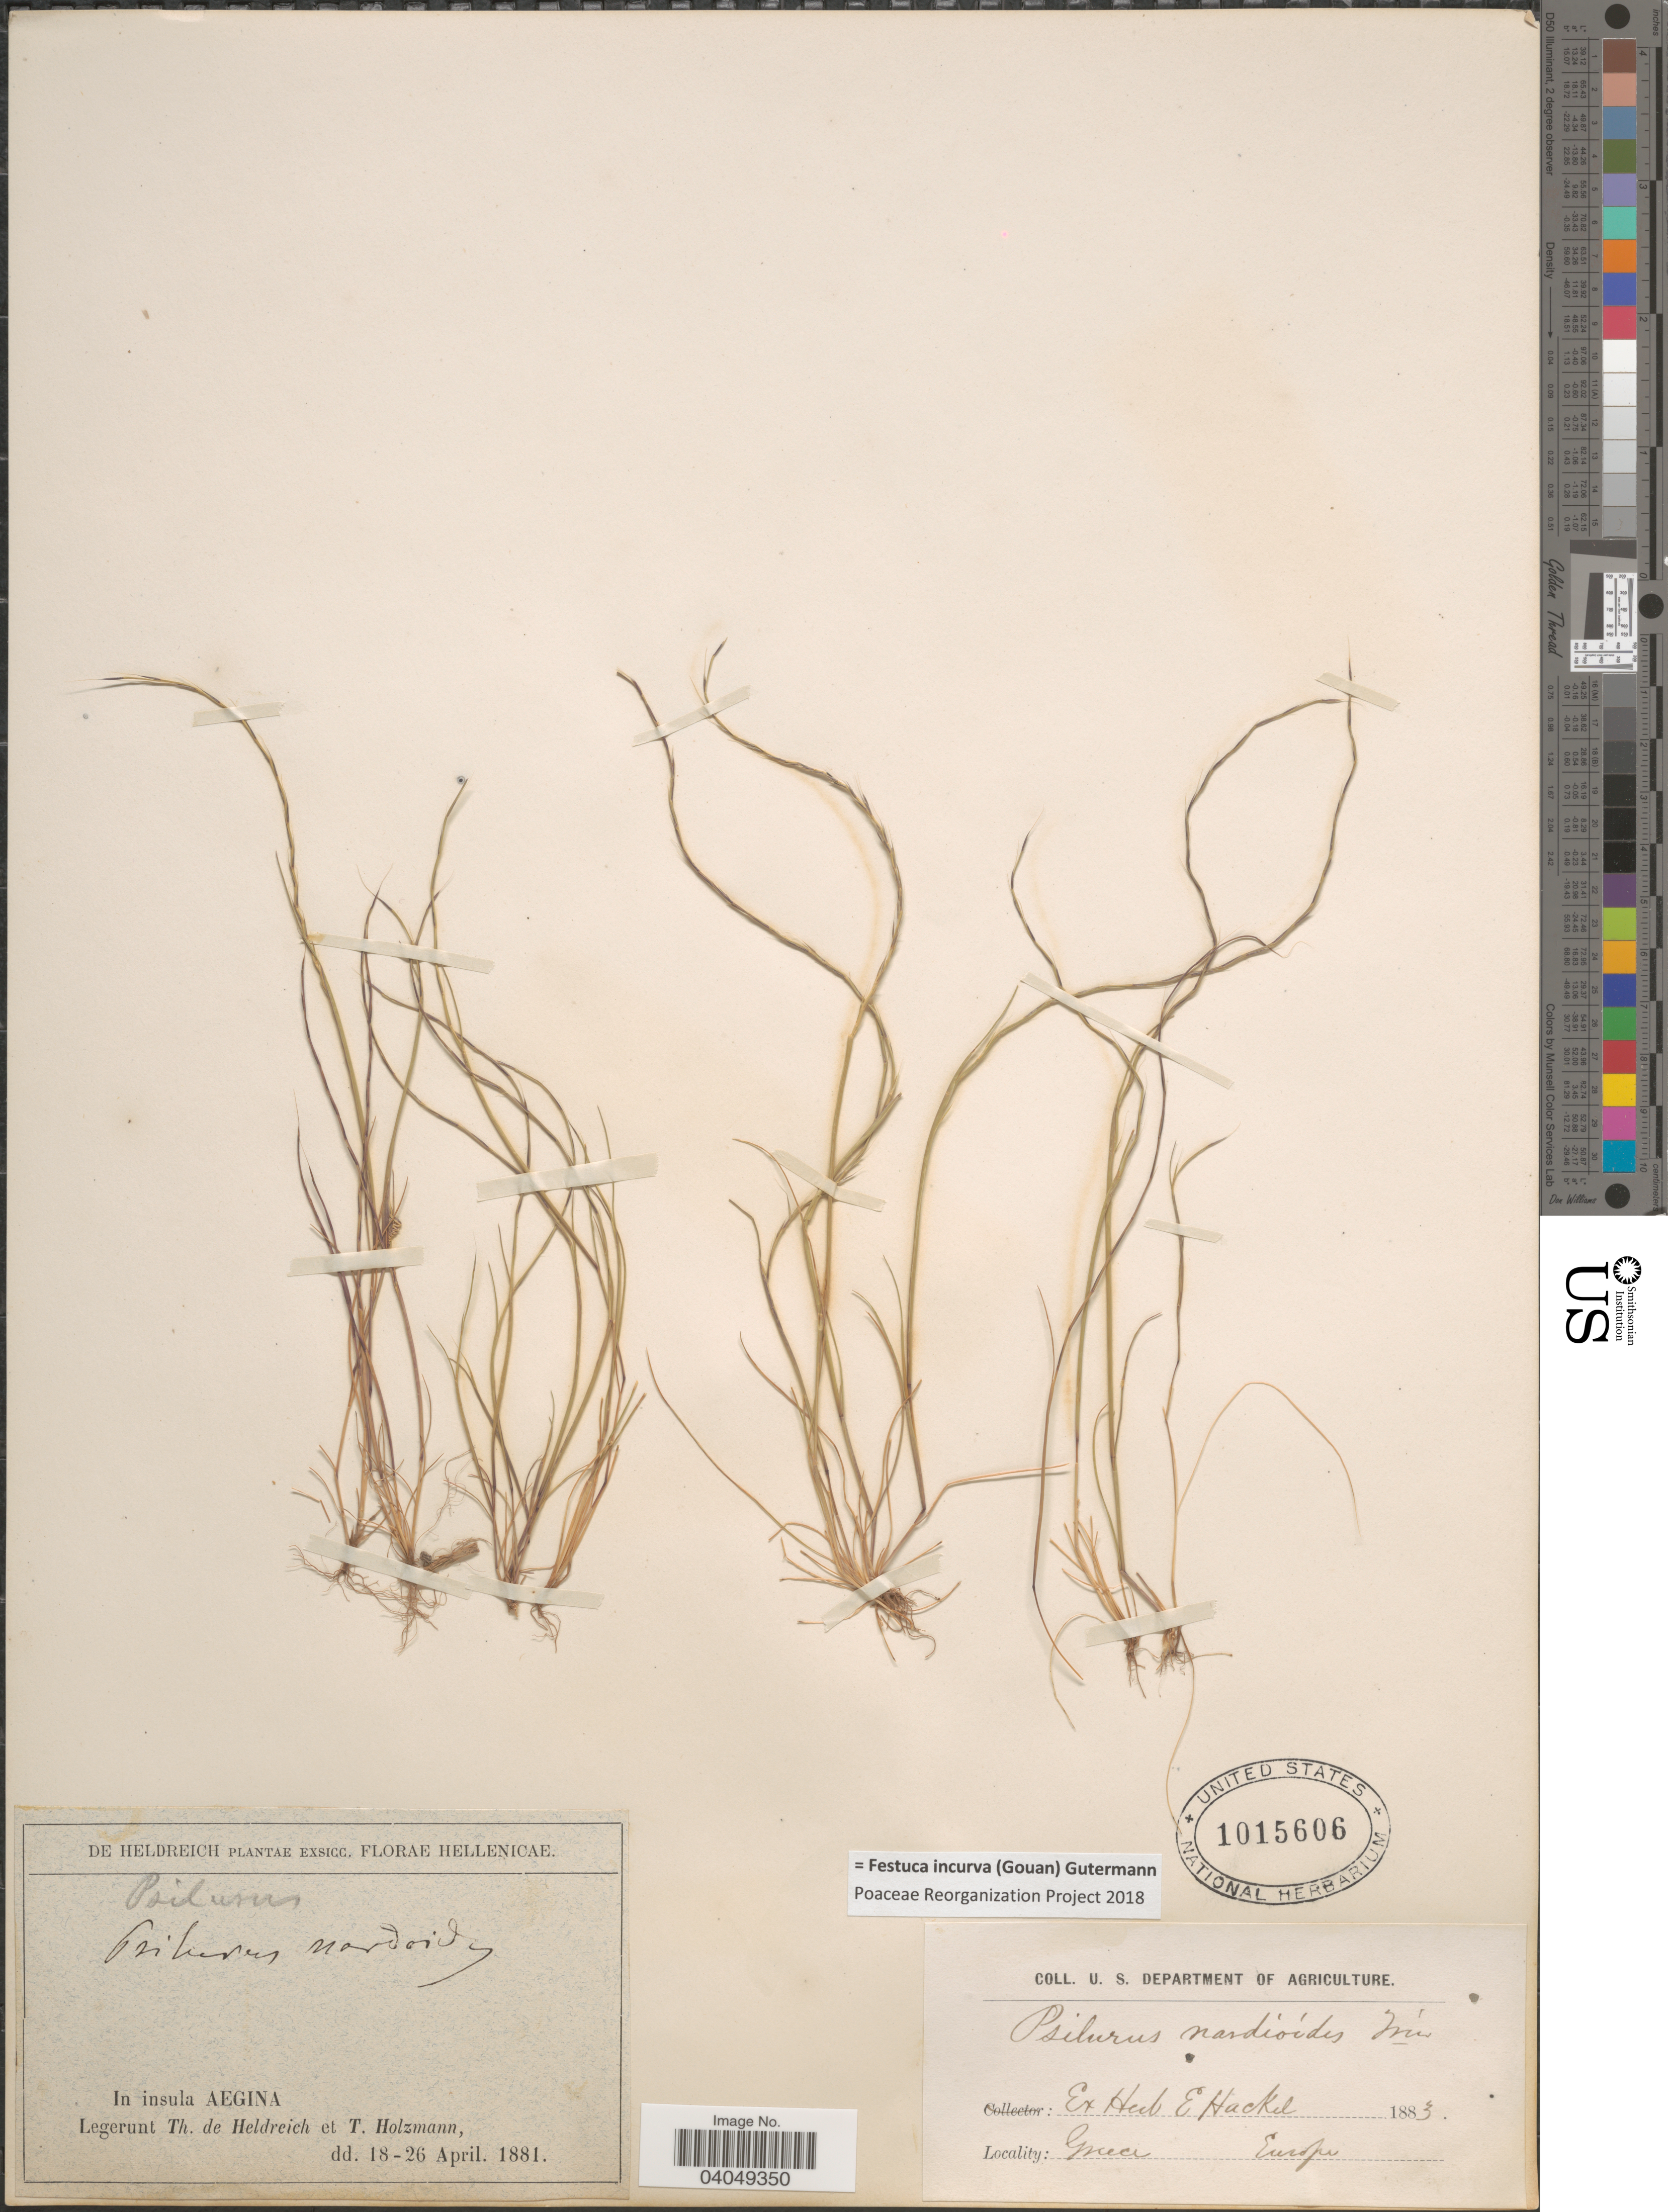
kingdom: Plantae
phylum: Tracheophyta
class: Liliopsida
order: Poales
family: Poaceae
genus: Festuca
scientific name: Festuca incurva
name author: (Gouan) Gutermann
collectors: T. De Heldreich & T. Holzmann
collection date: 1881-04-18/1881-04-26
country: Greece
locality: Hellenicae. In insula Aegina.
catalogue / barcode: US 1015606